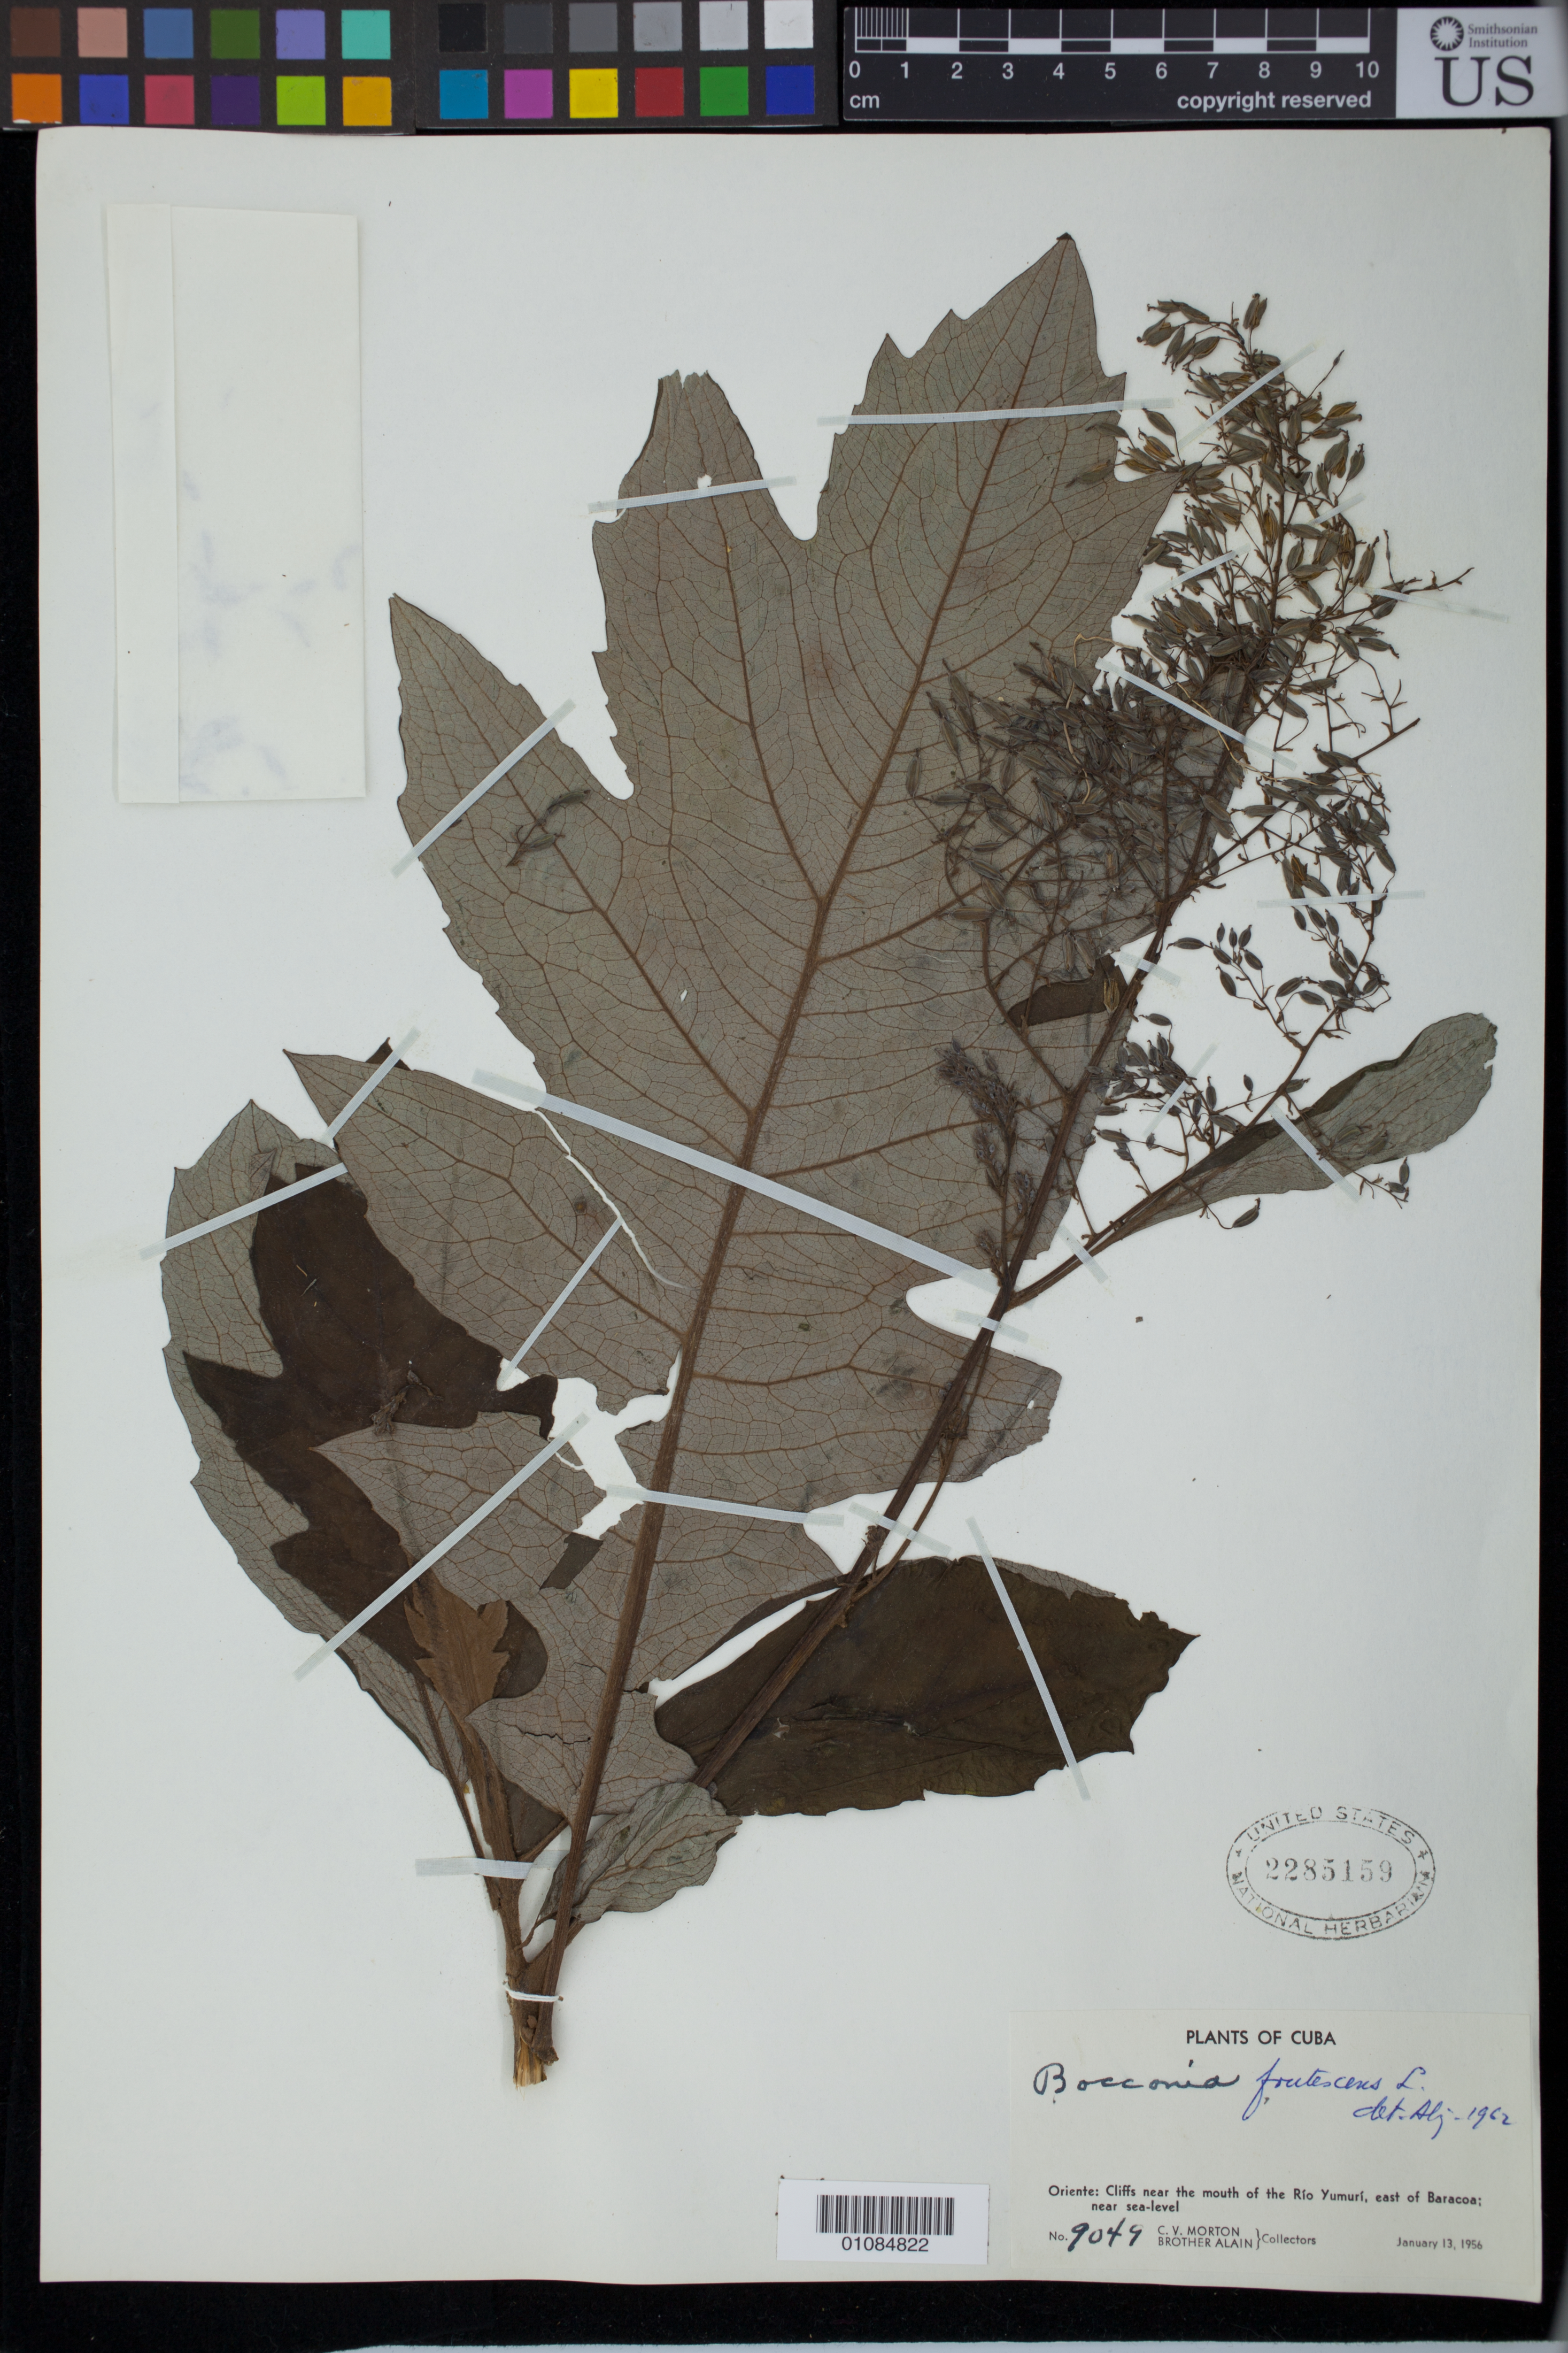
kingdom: Plantae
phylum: Tracheophyta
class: Magnoliopsida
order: Ranunculales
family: Papaveraceae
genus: Bocconia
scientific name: Bocconia frutescens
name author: L.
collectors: C. V. Morton & A. H. Liogier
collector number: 9049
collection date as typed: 13 Jan 1956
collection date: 1956-01-13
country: Cuba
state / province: Guantánamo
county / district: Baracoa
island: Cuba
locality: Oriente: Cliffs near the mouth of the Rio Yumuri, E of Baracoa; near sea- level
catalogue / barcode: US 2285159